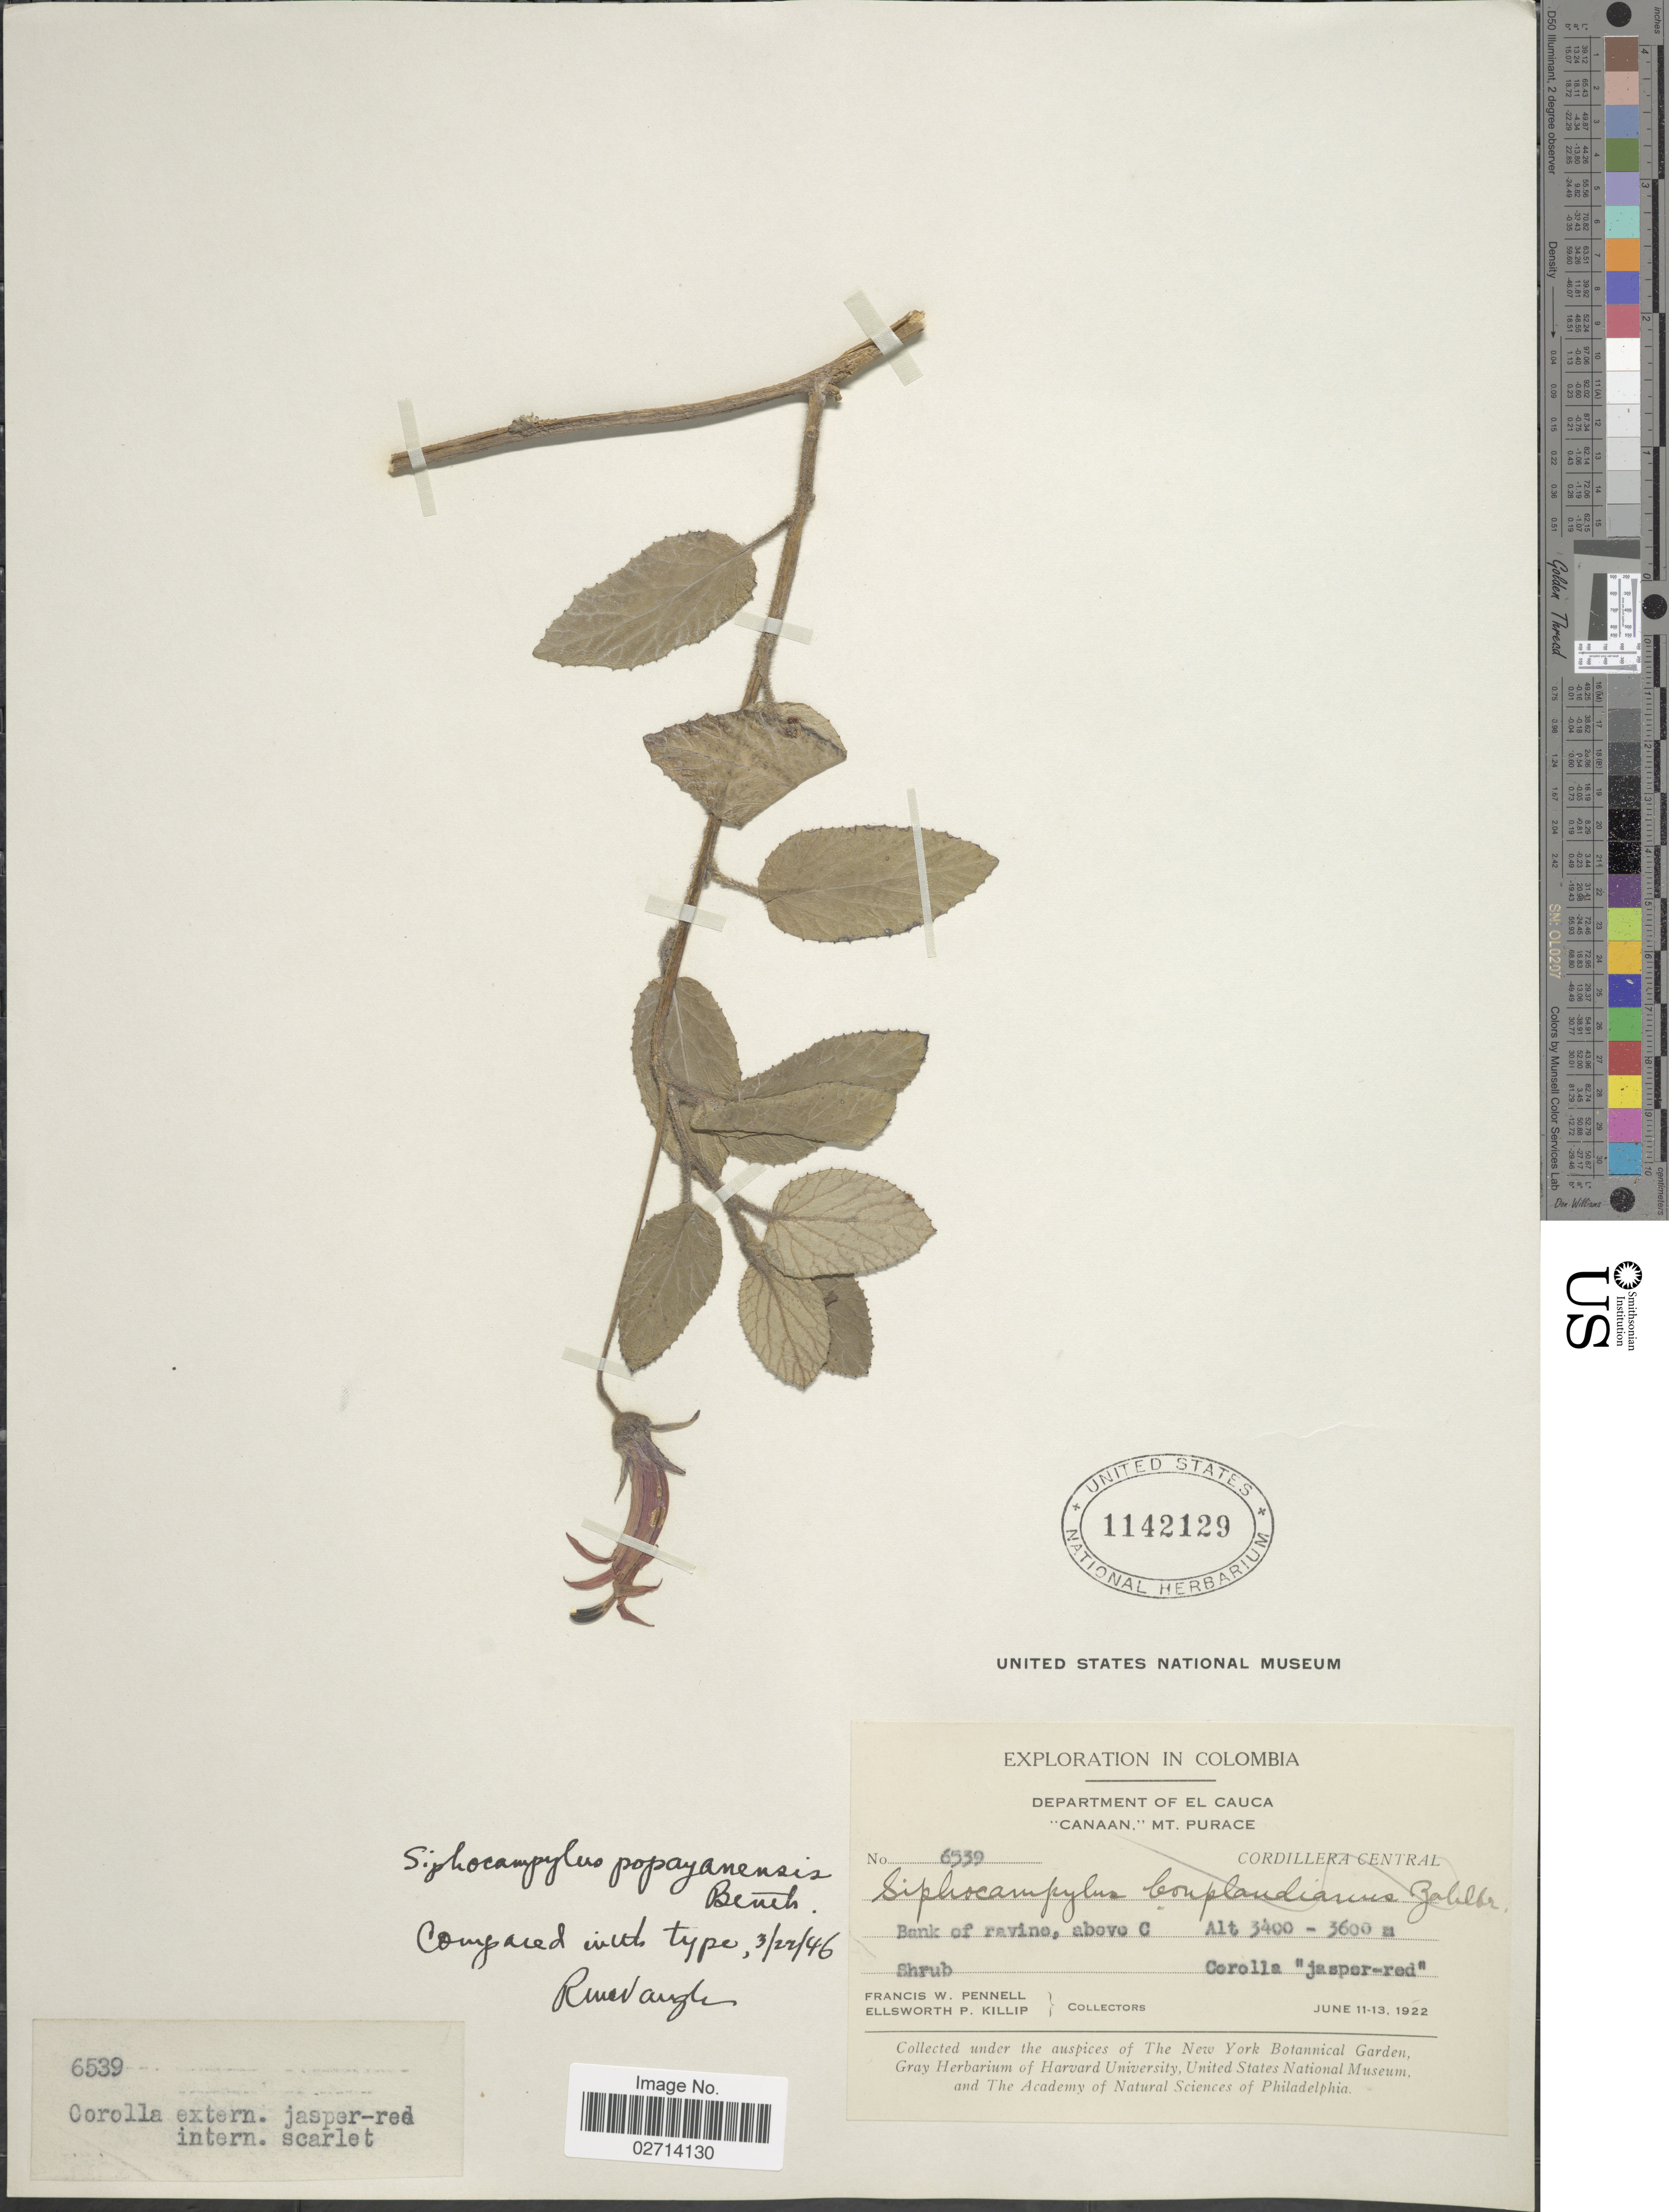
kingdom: Plantae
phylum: Tracheophyta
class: Magnoliopsida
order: Asterales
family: Campanulaceae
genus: Siphocampylus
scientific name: Siphocampylus popayanensis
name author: Benth.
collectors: F. W. Pennell & E. P. Killip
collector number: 6539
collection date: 1922-06-11/1922-06-13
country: Colombia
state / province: Cauca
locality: Canaan.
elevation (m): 3400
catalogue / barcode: US 1142129